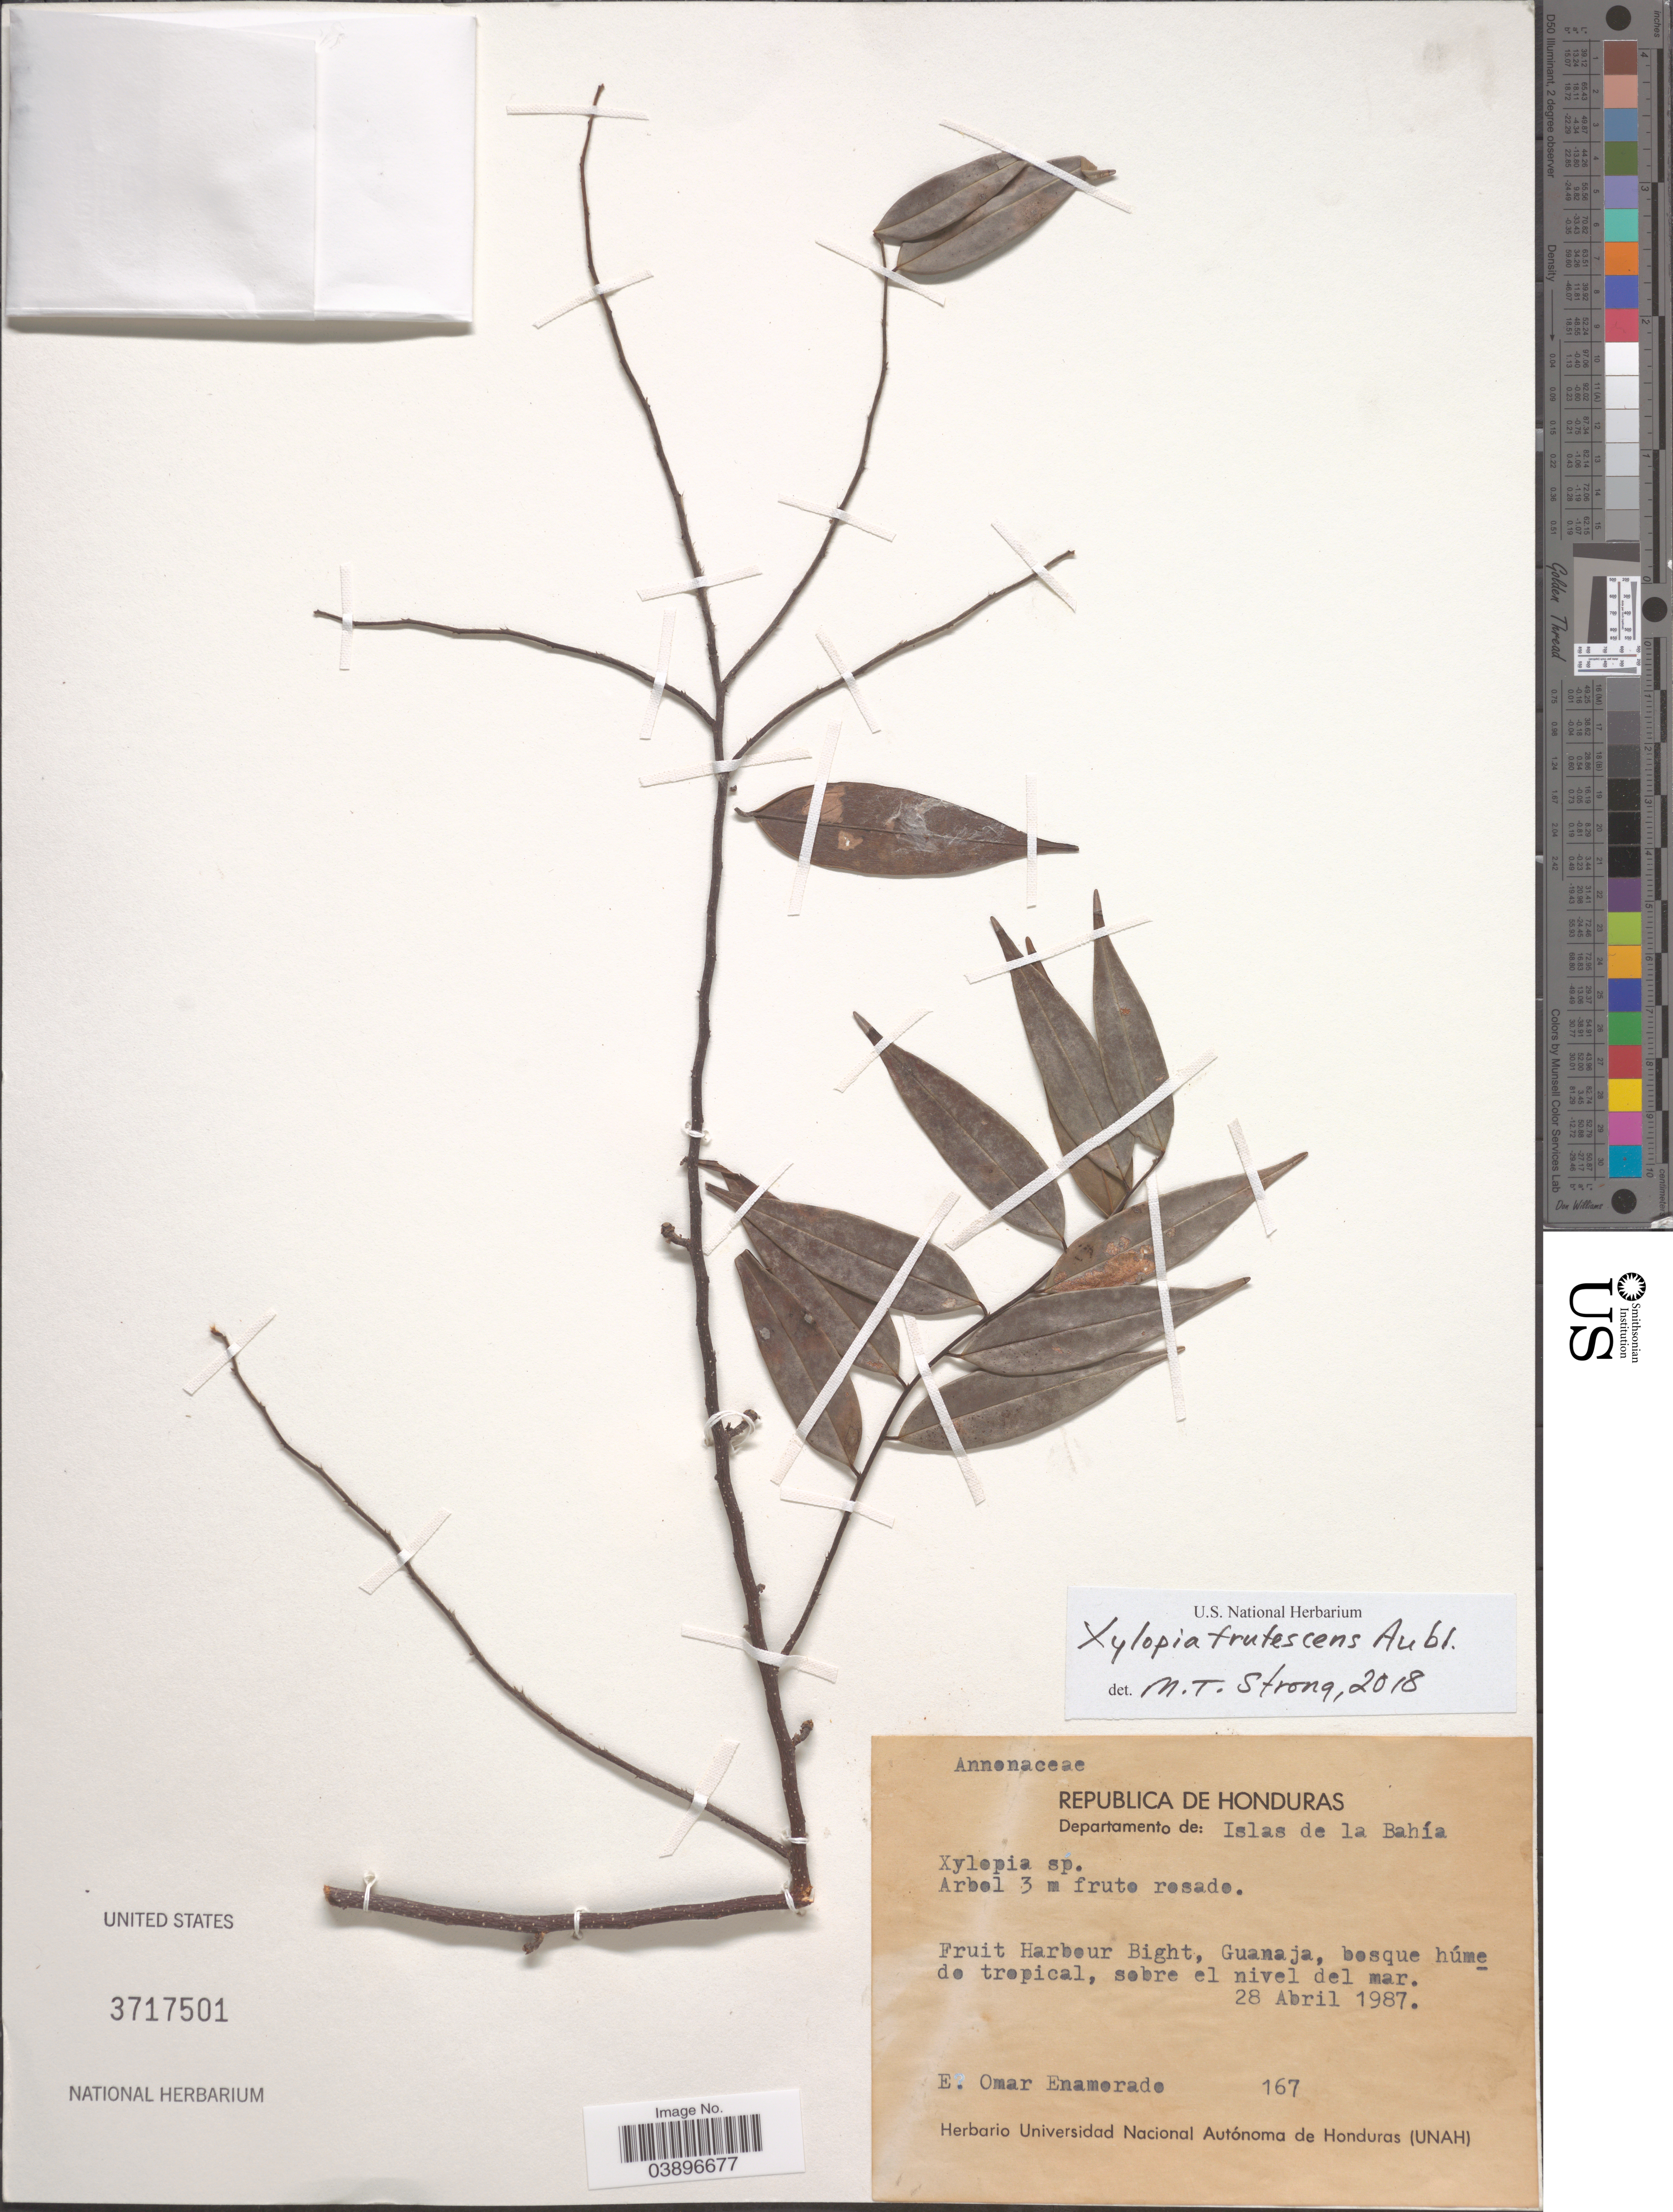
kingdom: Plantae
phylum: Tracheophyta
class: Magnoliopsida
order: Magnoliales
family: Annonaceae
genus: Xylopia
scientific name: Xylopia frutescens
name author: Aubl.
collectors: E. Enamorado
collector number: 167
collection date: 1987-04-28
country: Honduras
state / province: Islas de la Bahía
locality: Departamento de: Islas de la Bahia. Fruit Harbour Bight, Guanaja.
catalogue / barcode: US 3717501